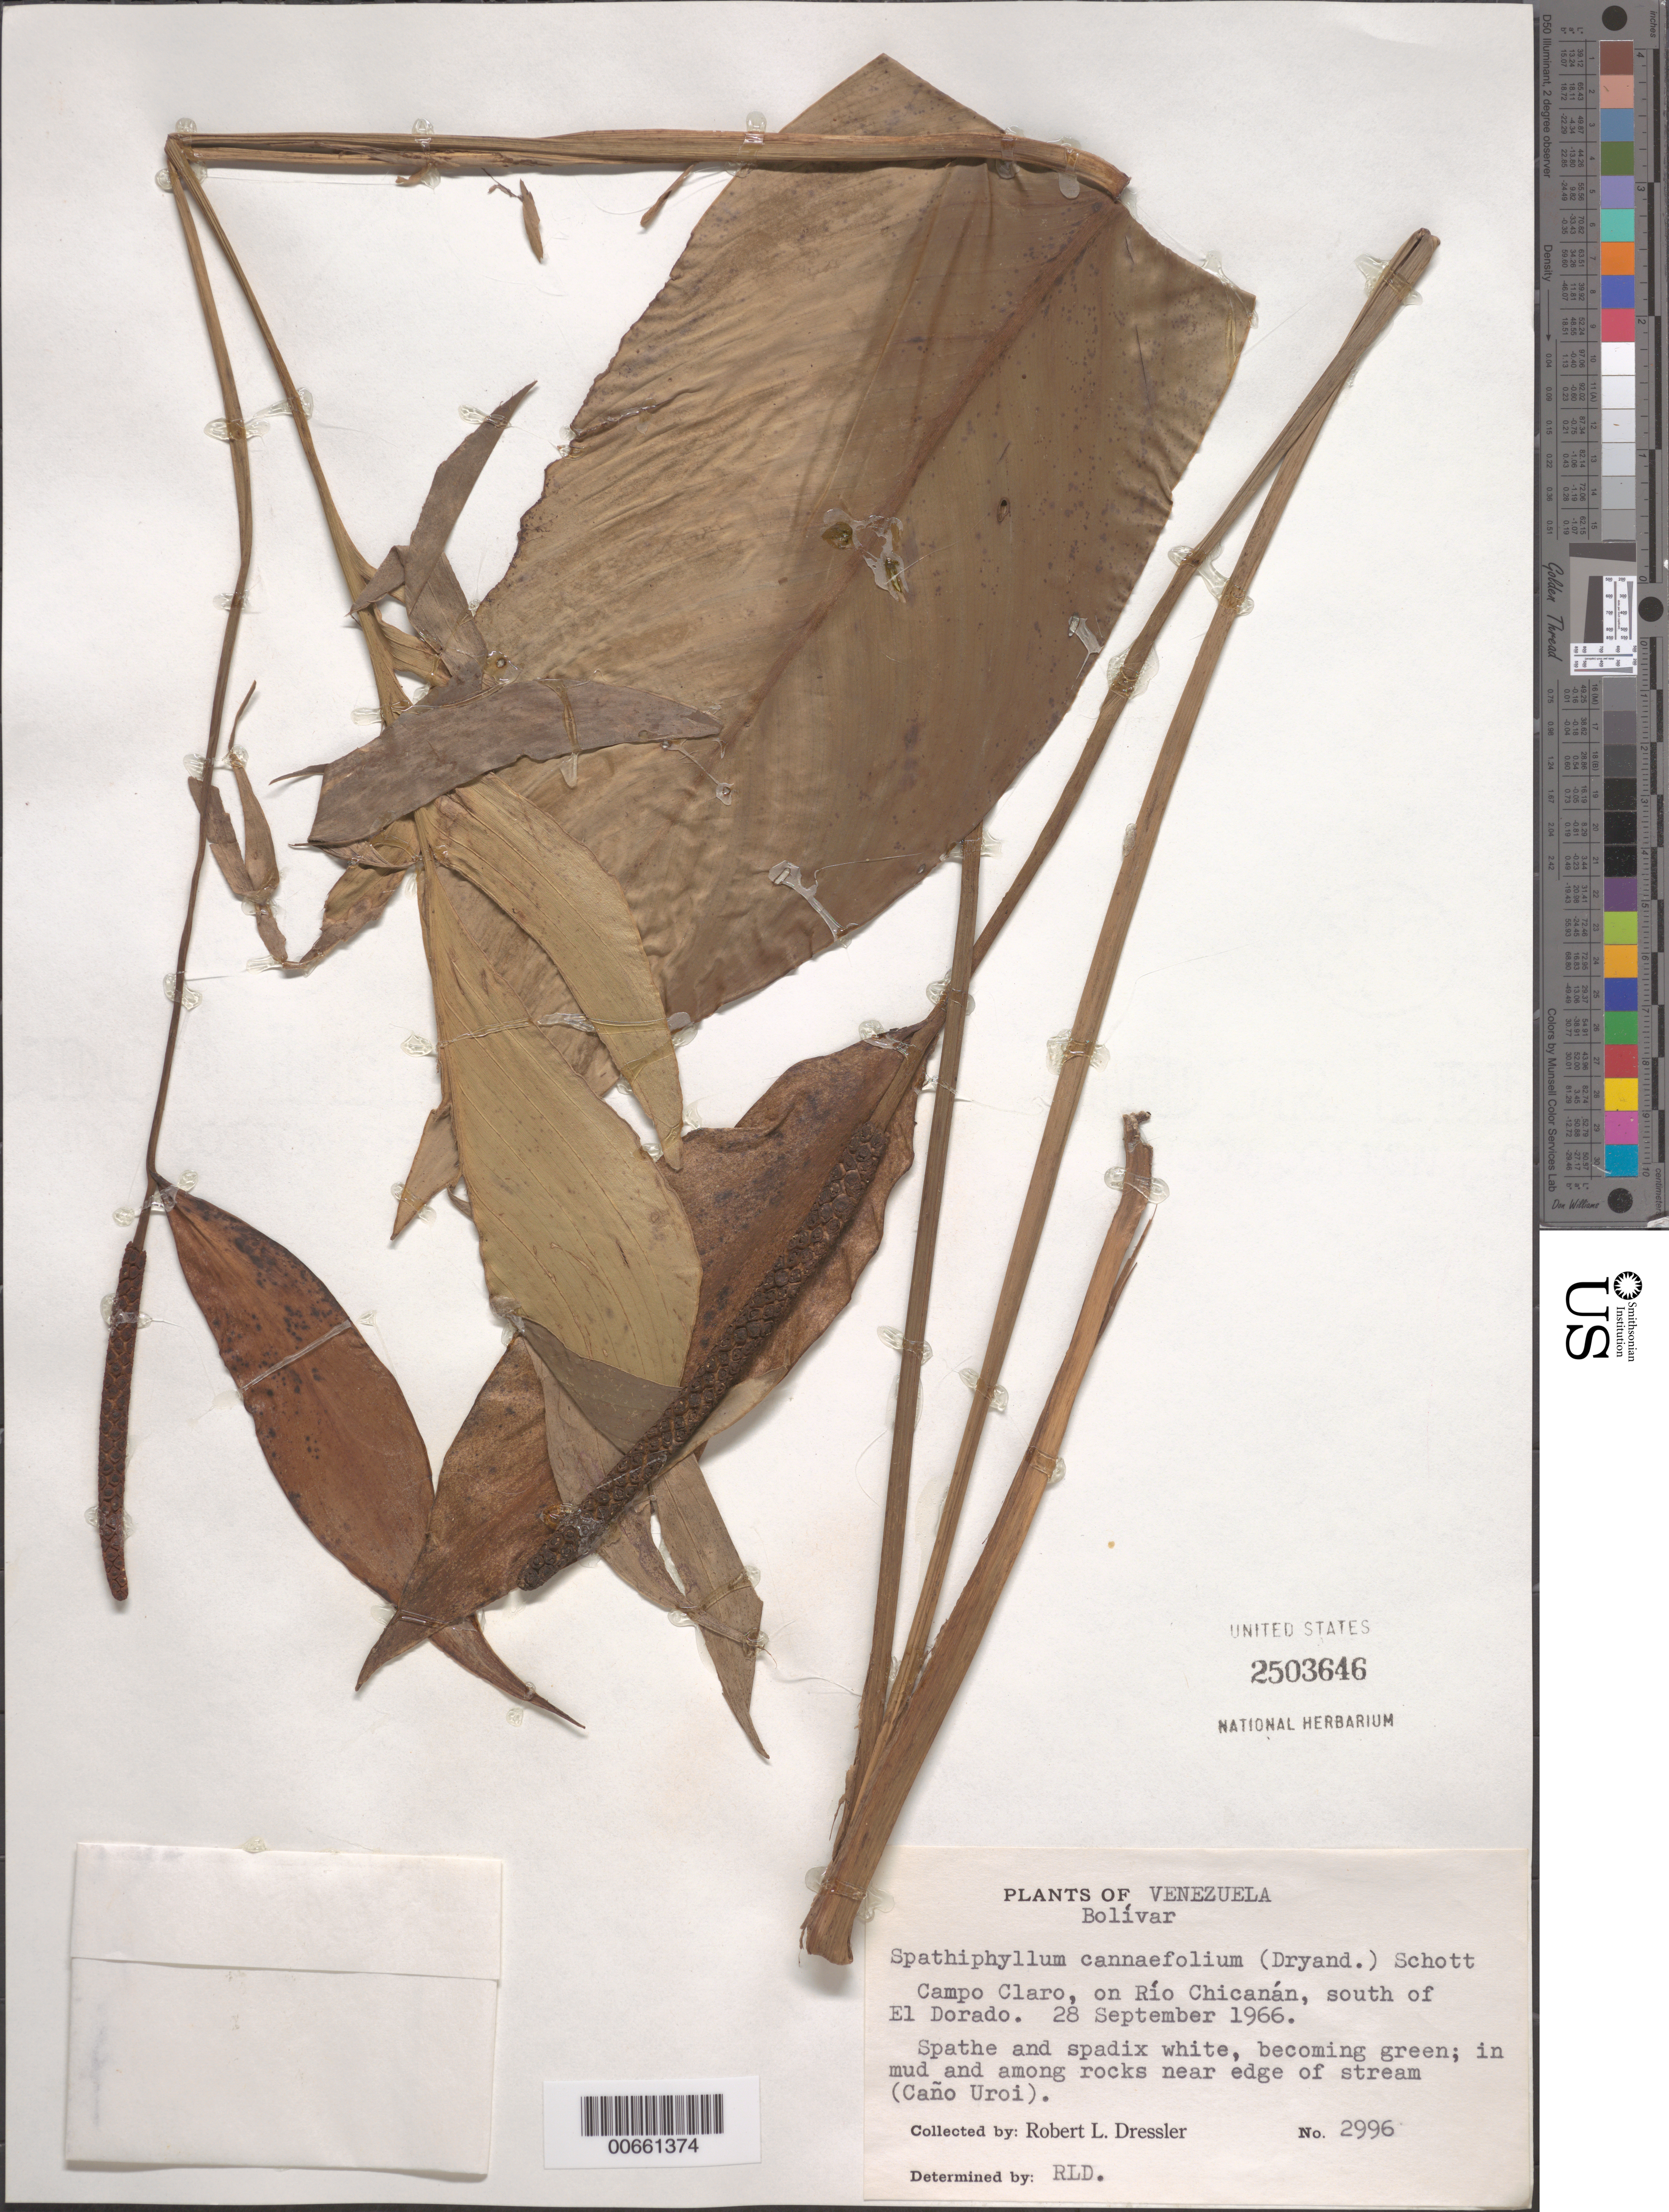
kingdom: Plantae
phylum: Tracheophyta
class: Liliopsida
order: Alismatales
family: Araceae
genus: Spathiphyllum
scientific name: Spathiphyllum cannifolium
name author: (Dryand. ex Sims) Schott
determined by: Dressler, Robert Louis, (FLAS), University of Florida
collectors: R. Dressler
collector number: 2996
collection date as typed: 28-Sep-66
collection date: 1966-09-28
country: Venezuela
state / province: Bolívar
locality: Campo Claro, on Río Chicanan, south of El Dorado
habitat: In mud and among rocks near edge of stream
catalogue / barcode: US 2503646